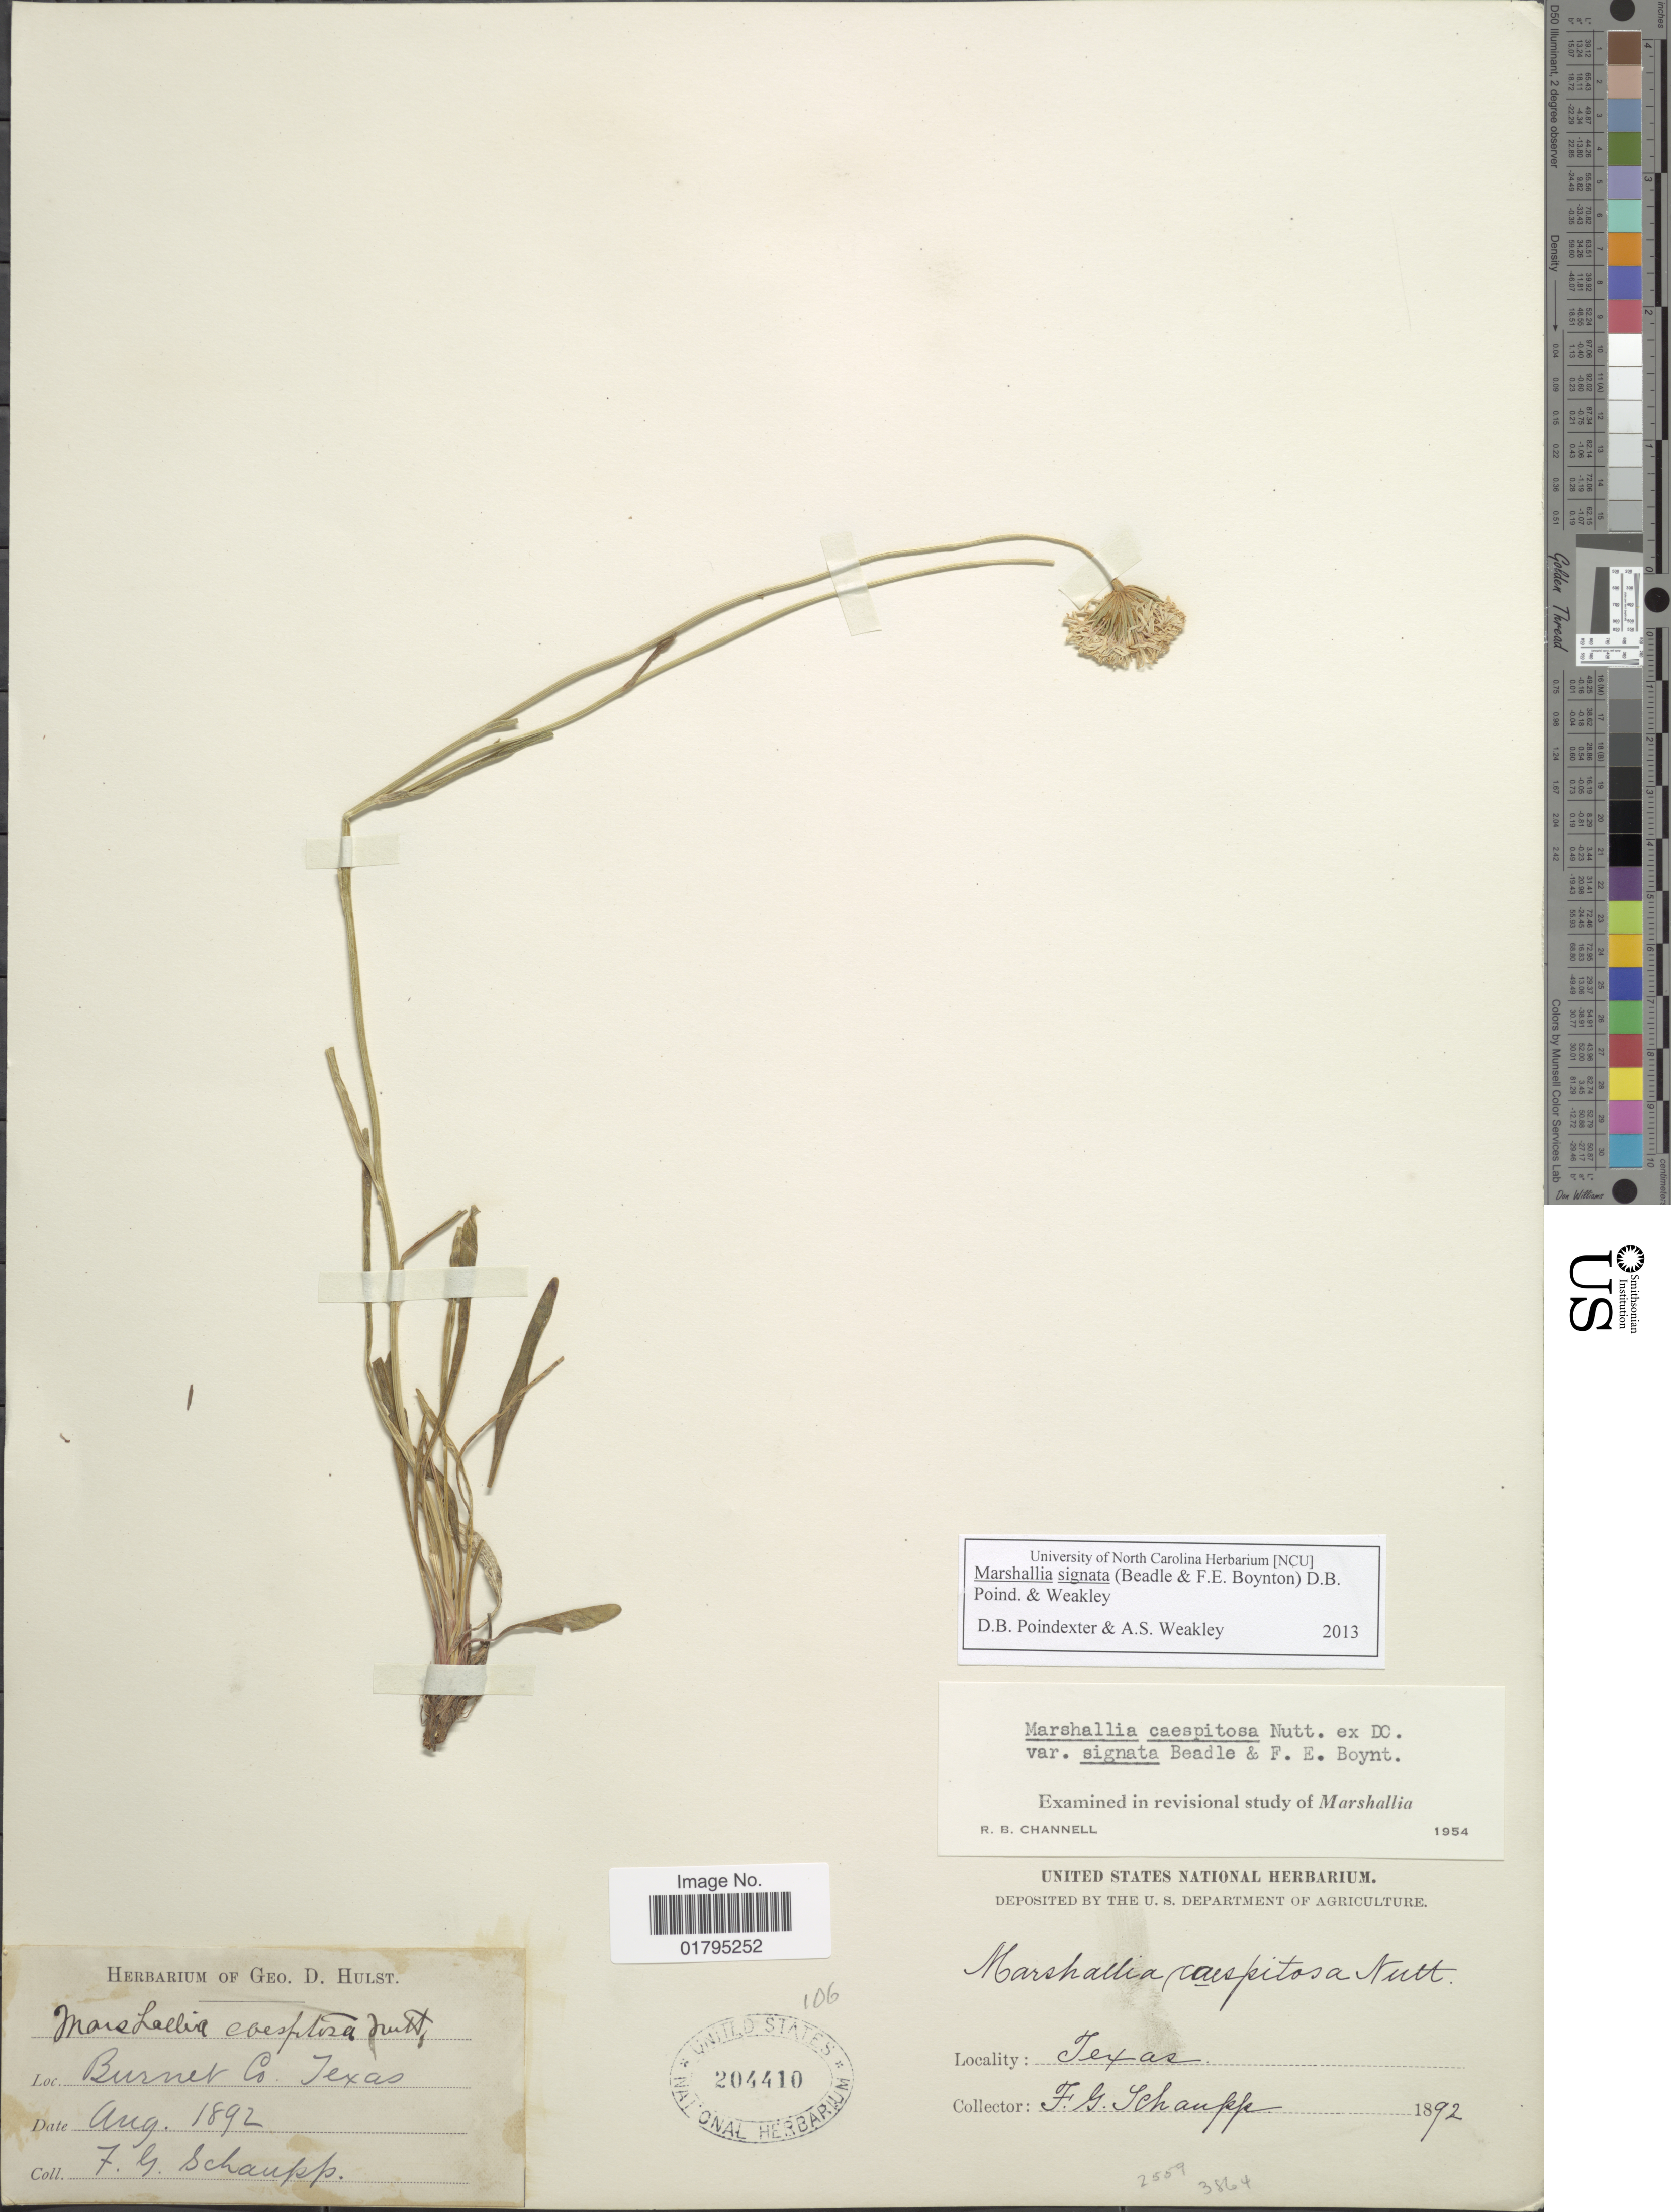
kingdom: Plantae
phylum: Tracheophyta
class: Magnoliopsida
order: Asterales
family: Asteraceae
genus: Marshallia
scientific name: Marshallia caespitosa var. signata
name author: Beadle & F.E. Boynton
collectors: F. Schaupp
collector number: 2559?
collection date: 1892-08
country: United States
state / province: Texas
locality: Burnet Co. Texas.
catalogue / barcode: US 204410